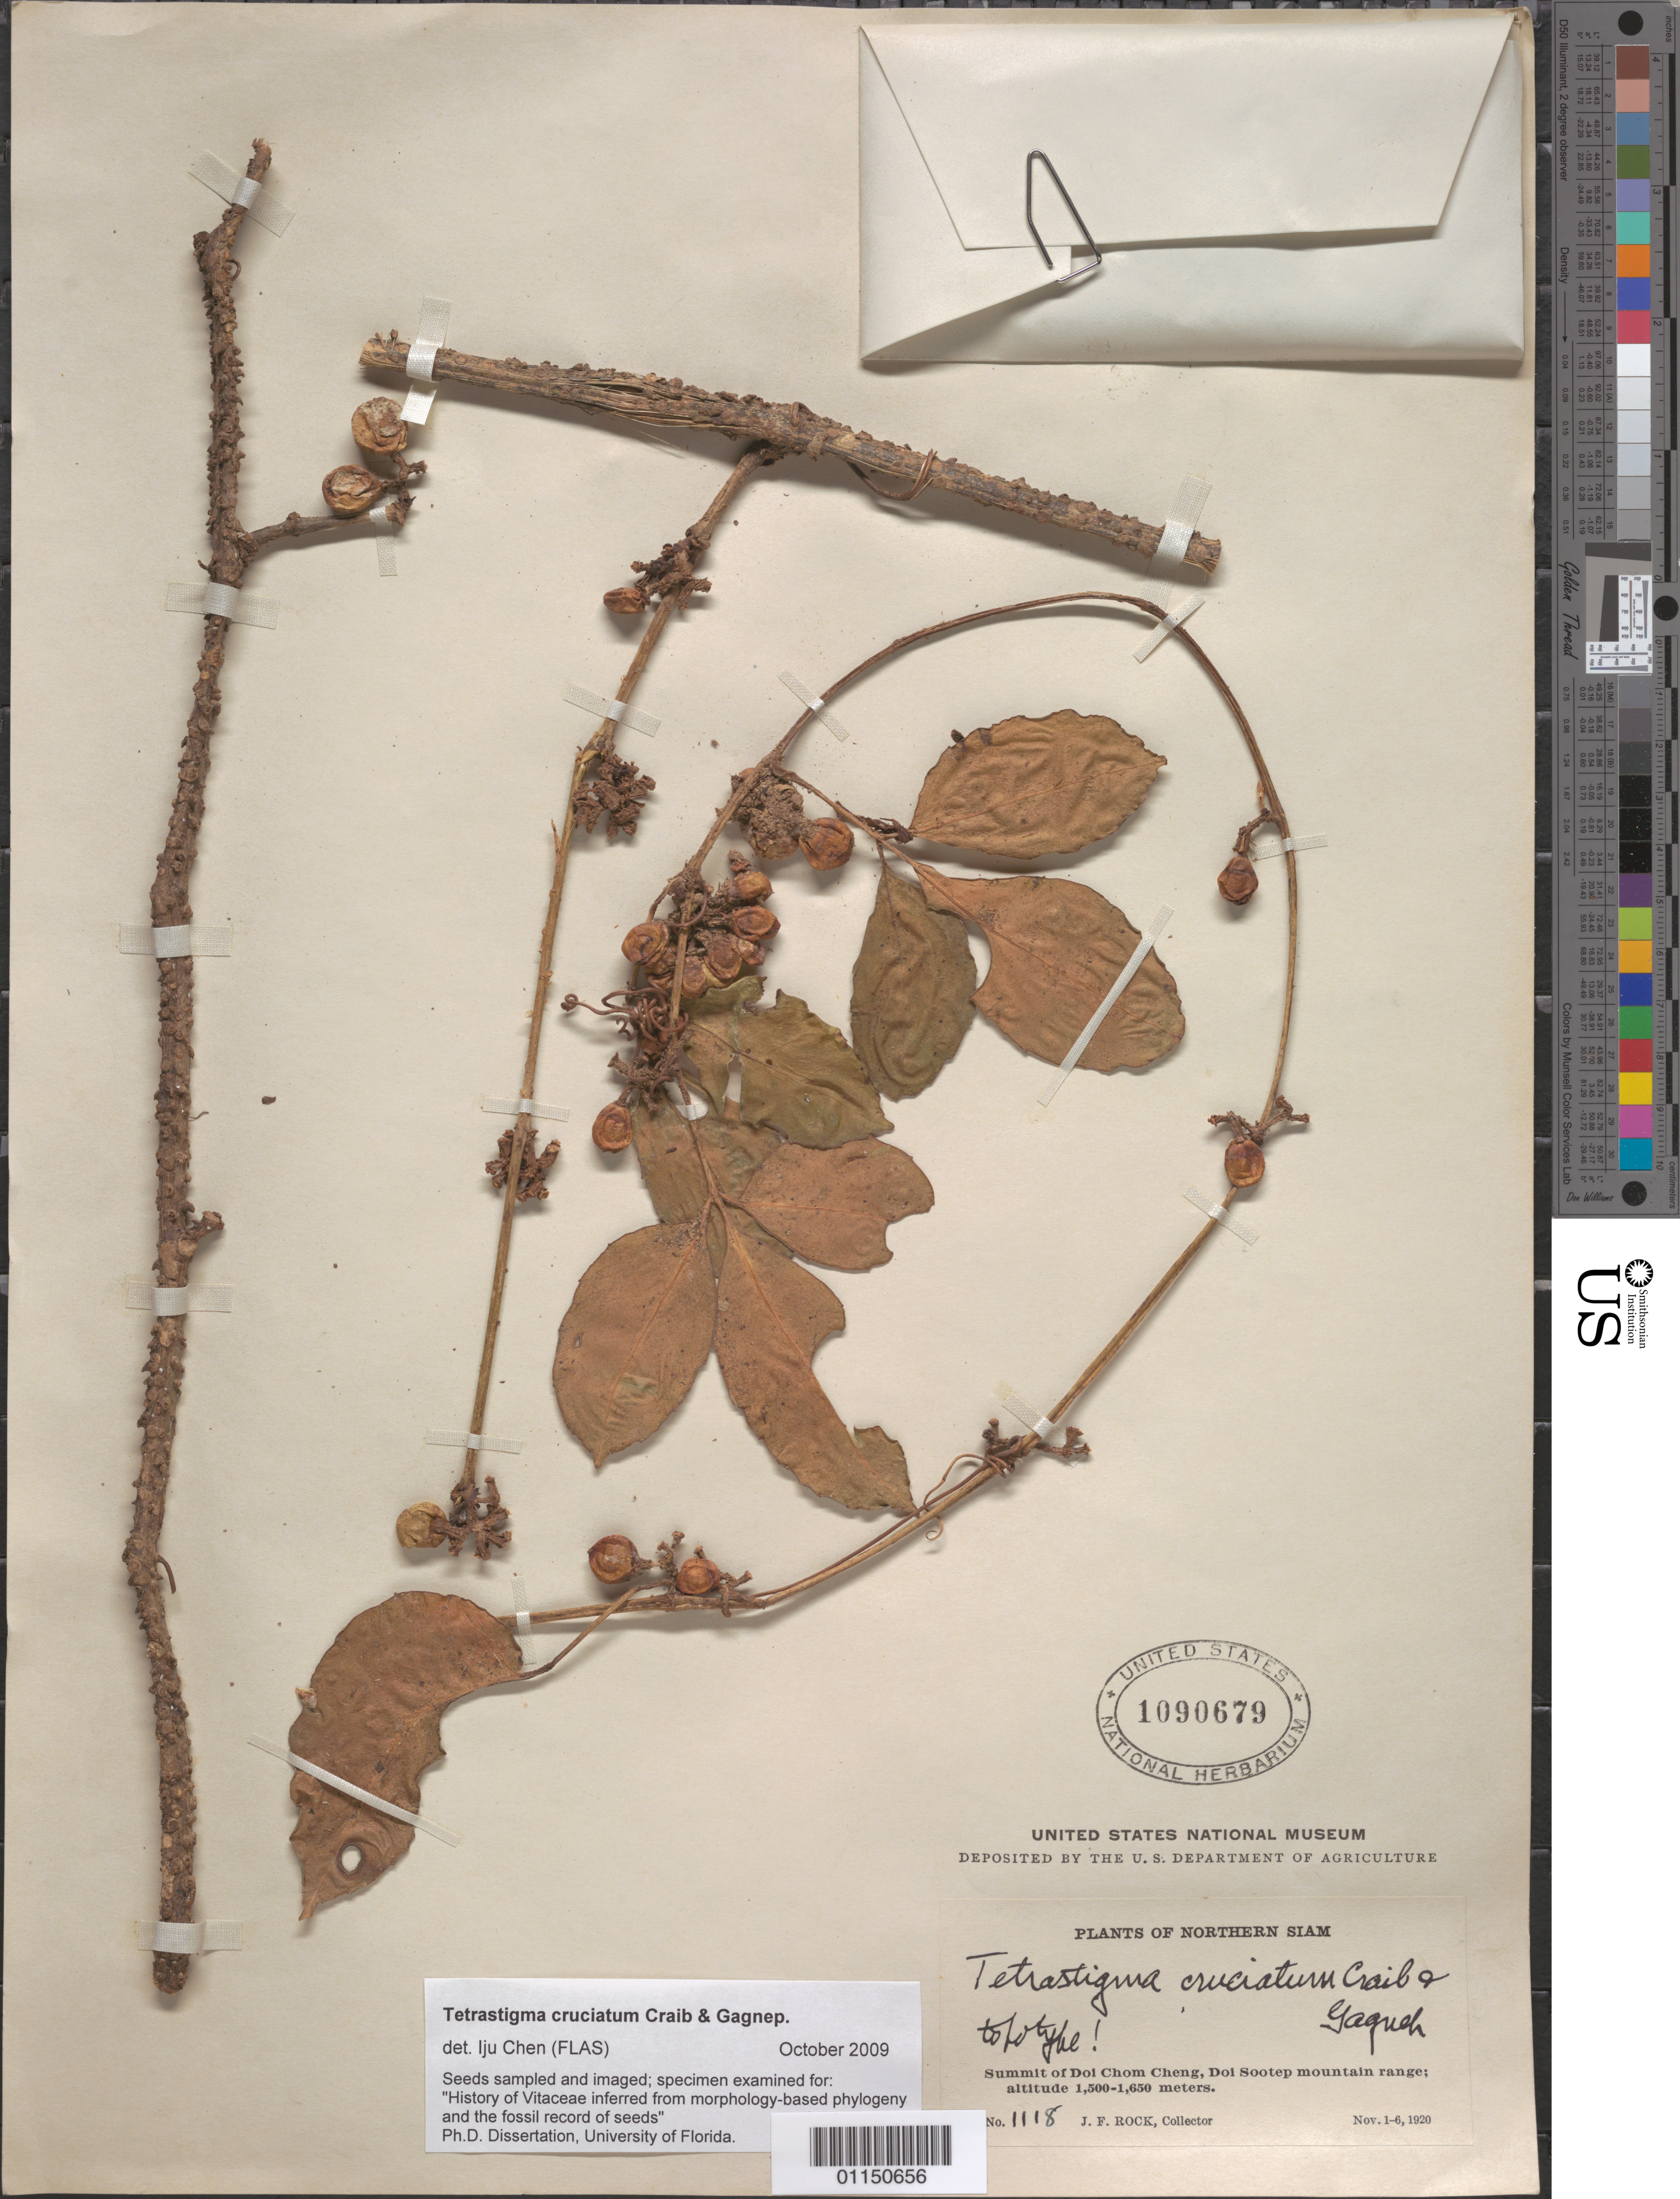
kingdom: Plantae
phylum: Tracheophyta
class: Magnoliopsida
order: Vitales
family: Vitaceae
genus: Tetrastigma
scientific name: Tetrastigma cruciatum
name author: Craib & Gagnep.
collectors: J. F. Rock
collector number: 1118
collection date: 1920-11-01/1920-11-06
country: Thailand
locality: Summit of Doi Chom Cheng, Doi Sootep Mt Range.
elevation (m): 1500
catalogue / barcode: US 1090679